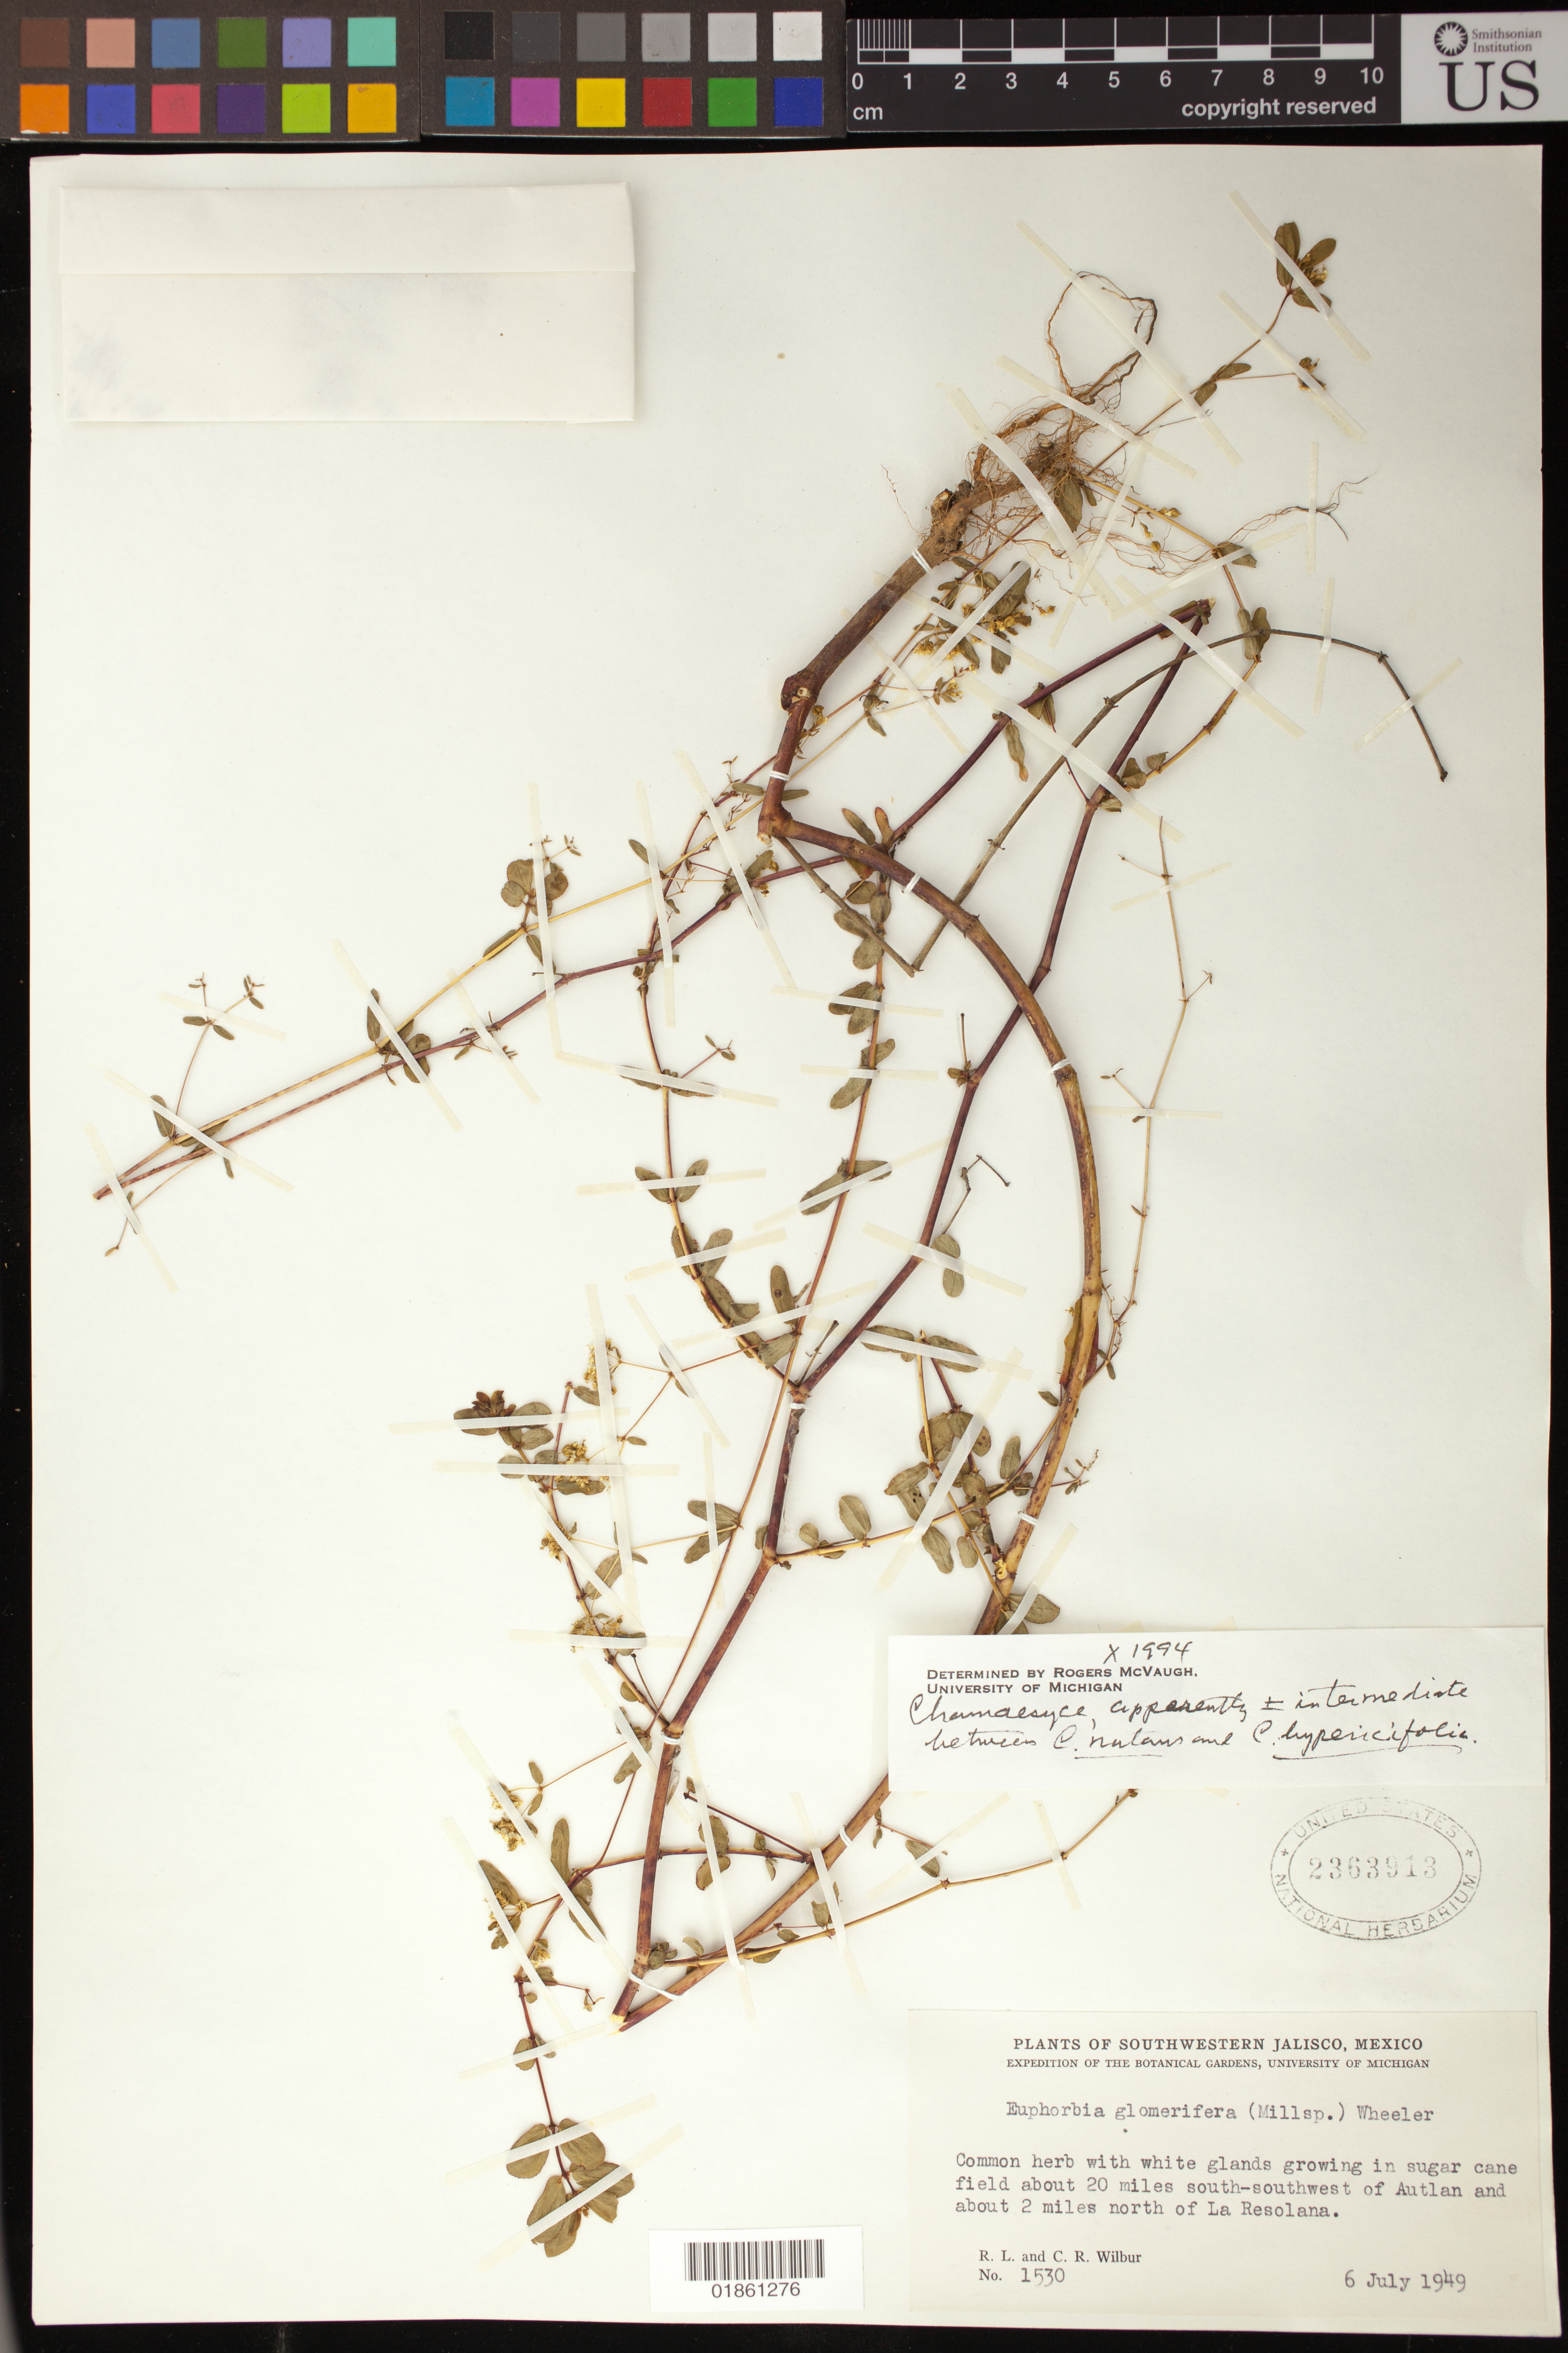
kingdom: Plantae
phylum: Tracheophyta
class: Magnoliopsida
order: Malpighiales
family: Euphorbiaceae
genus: Euphorbia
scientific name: Euphorbia sp.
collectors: R. L. Wilbur & C. Wilbur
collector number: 1530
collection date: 1949-07-06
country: Mexico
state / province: Jalisco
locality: About 20 miles south-southwest of Autlan and about 2 miles north of La Resolana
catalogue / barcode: US 2363913